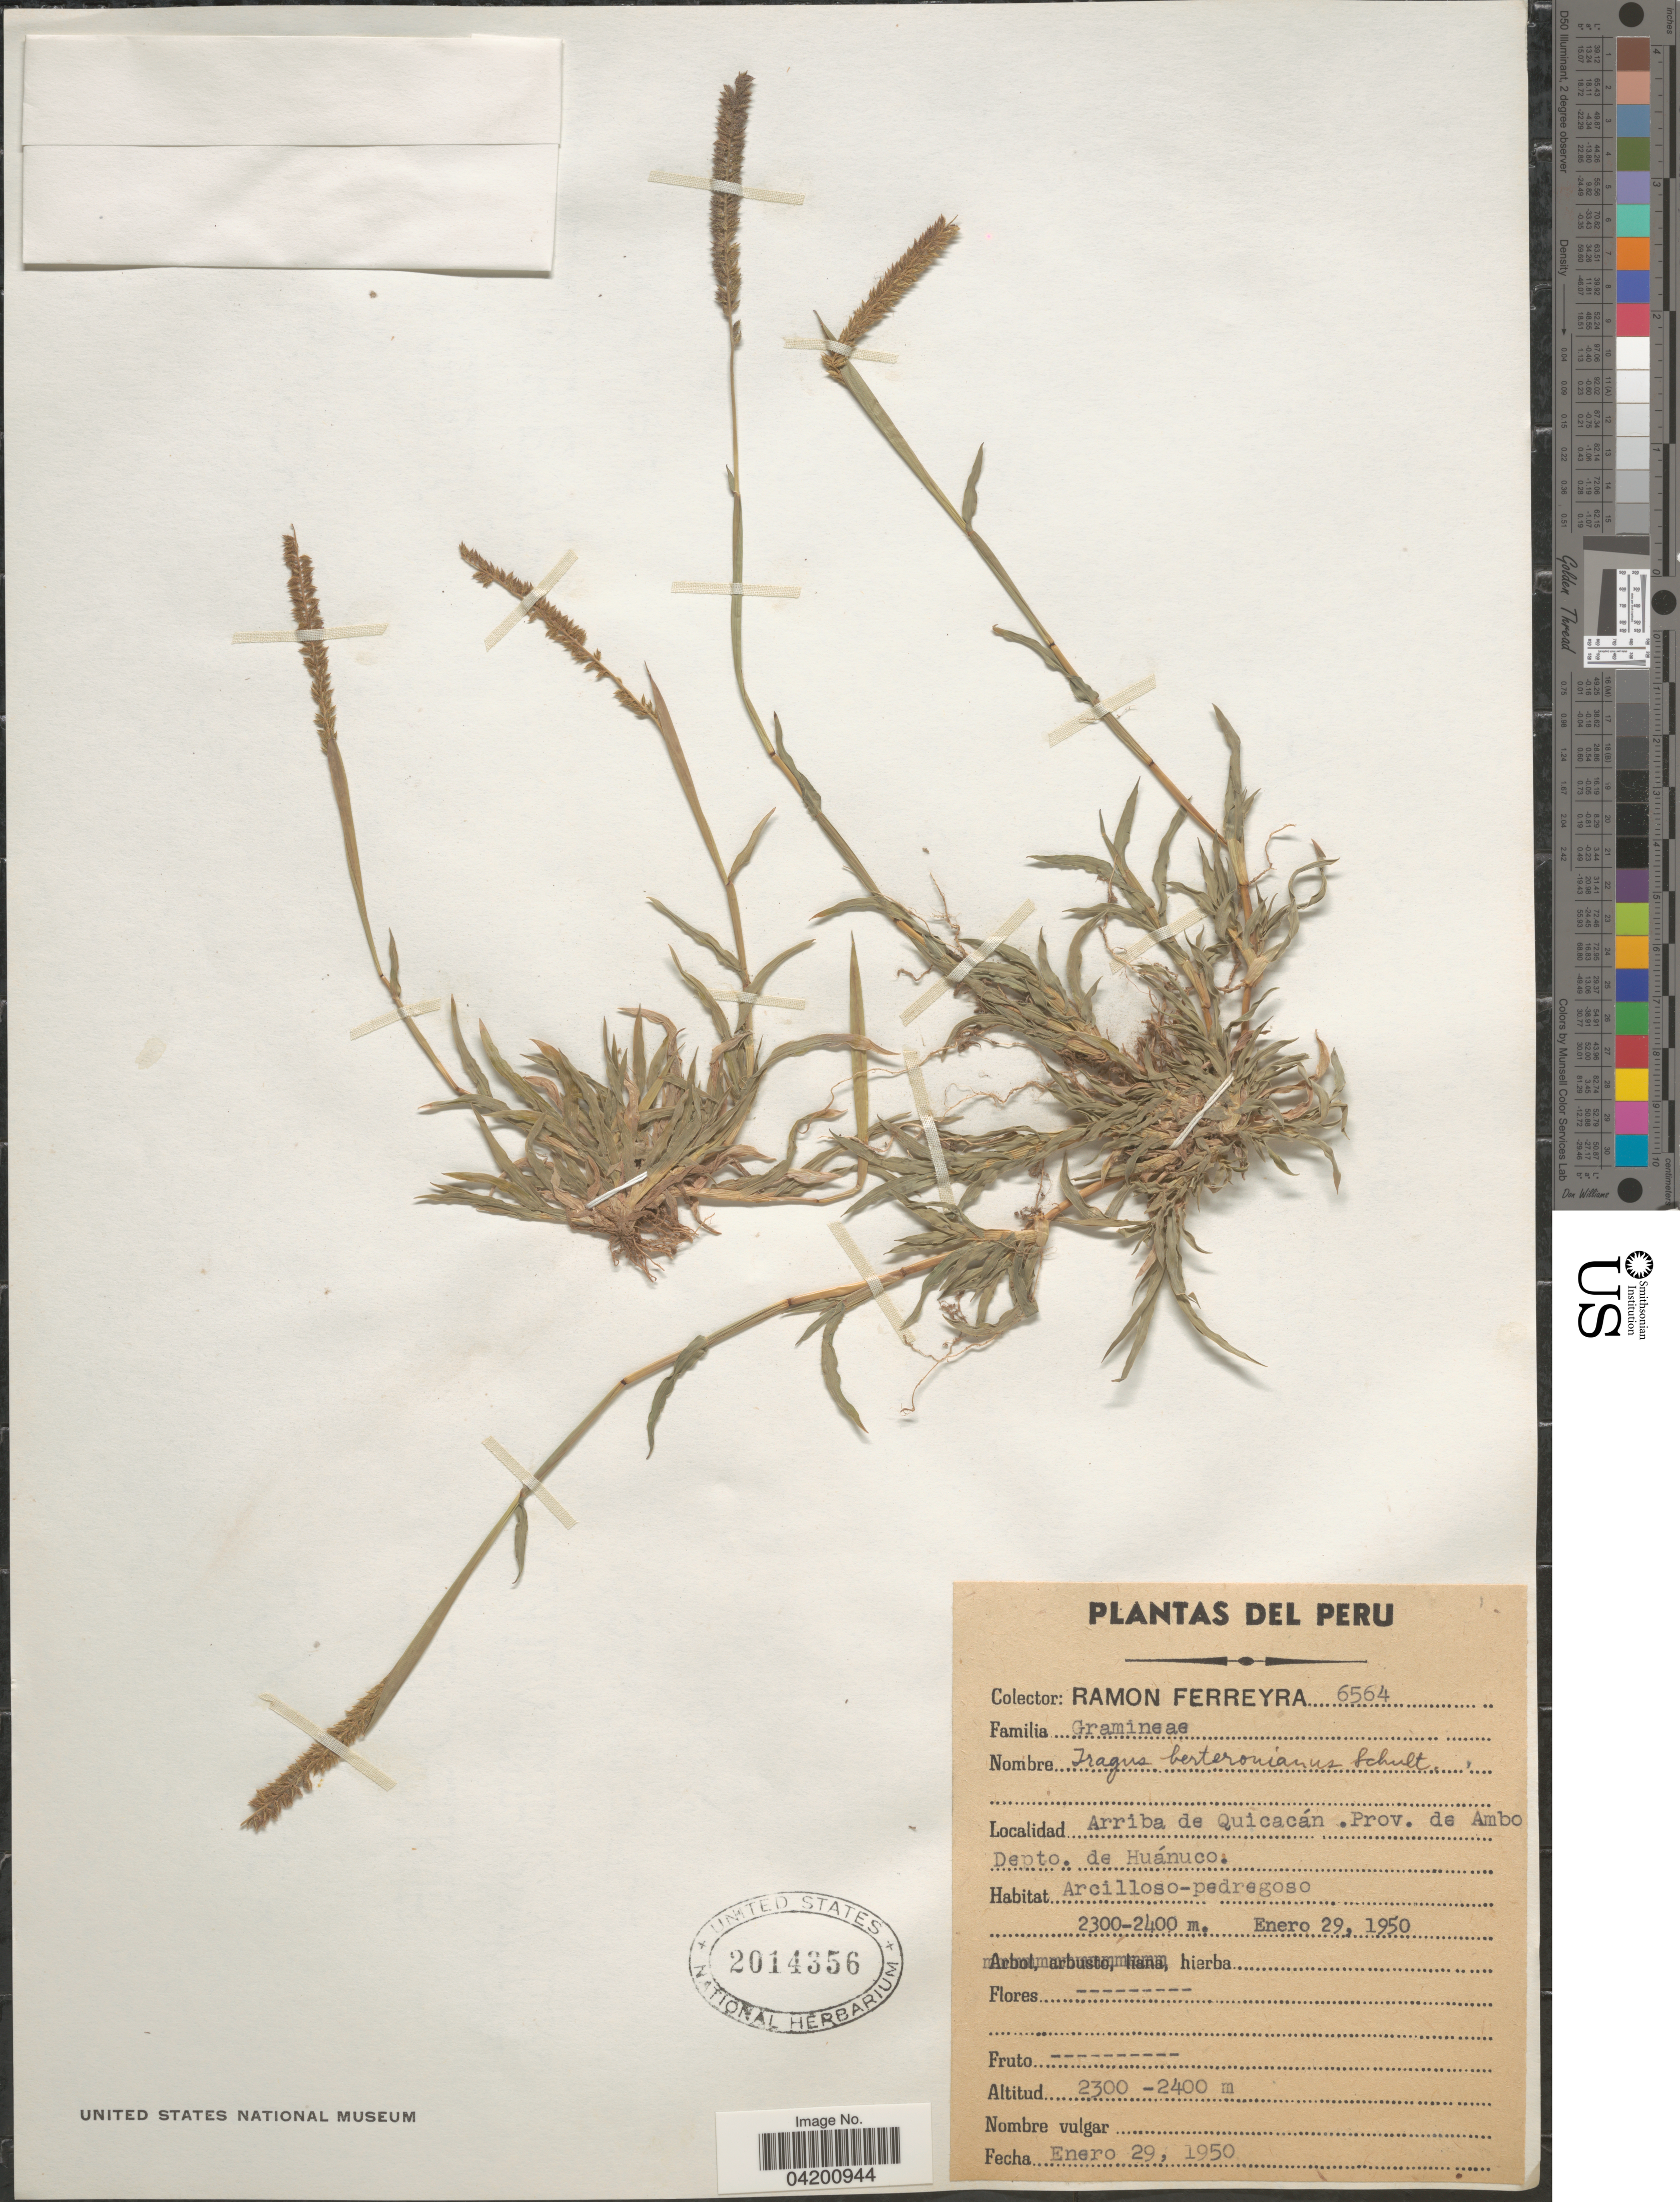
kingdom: Plantae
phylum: Tracheophyta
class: Liliopsida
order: Poales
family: Poaceae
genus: Tragus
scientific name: Tragus berteronianus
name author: Schult.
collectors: R. A. Ferreyra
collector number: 6564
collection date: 1950-01-29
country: Peru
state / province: Huánuco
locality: Arriba de Quicacán. Prov. de Ambo. Depto. de Huánuco.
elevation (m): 2300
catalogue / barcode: US 2014356